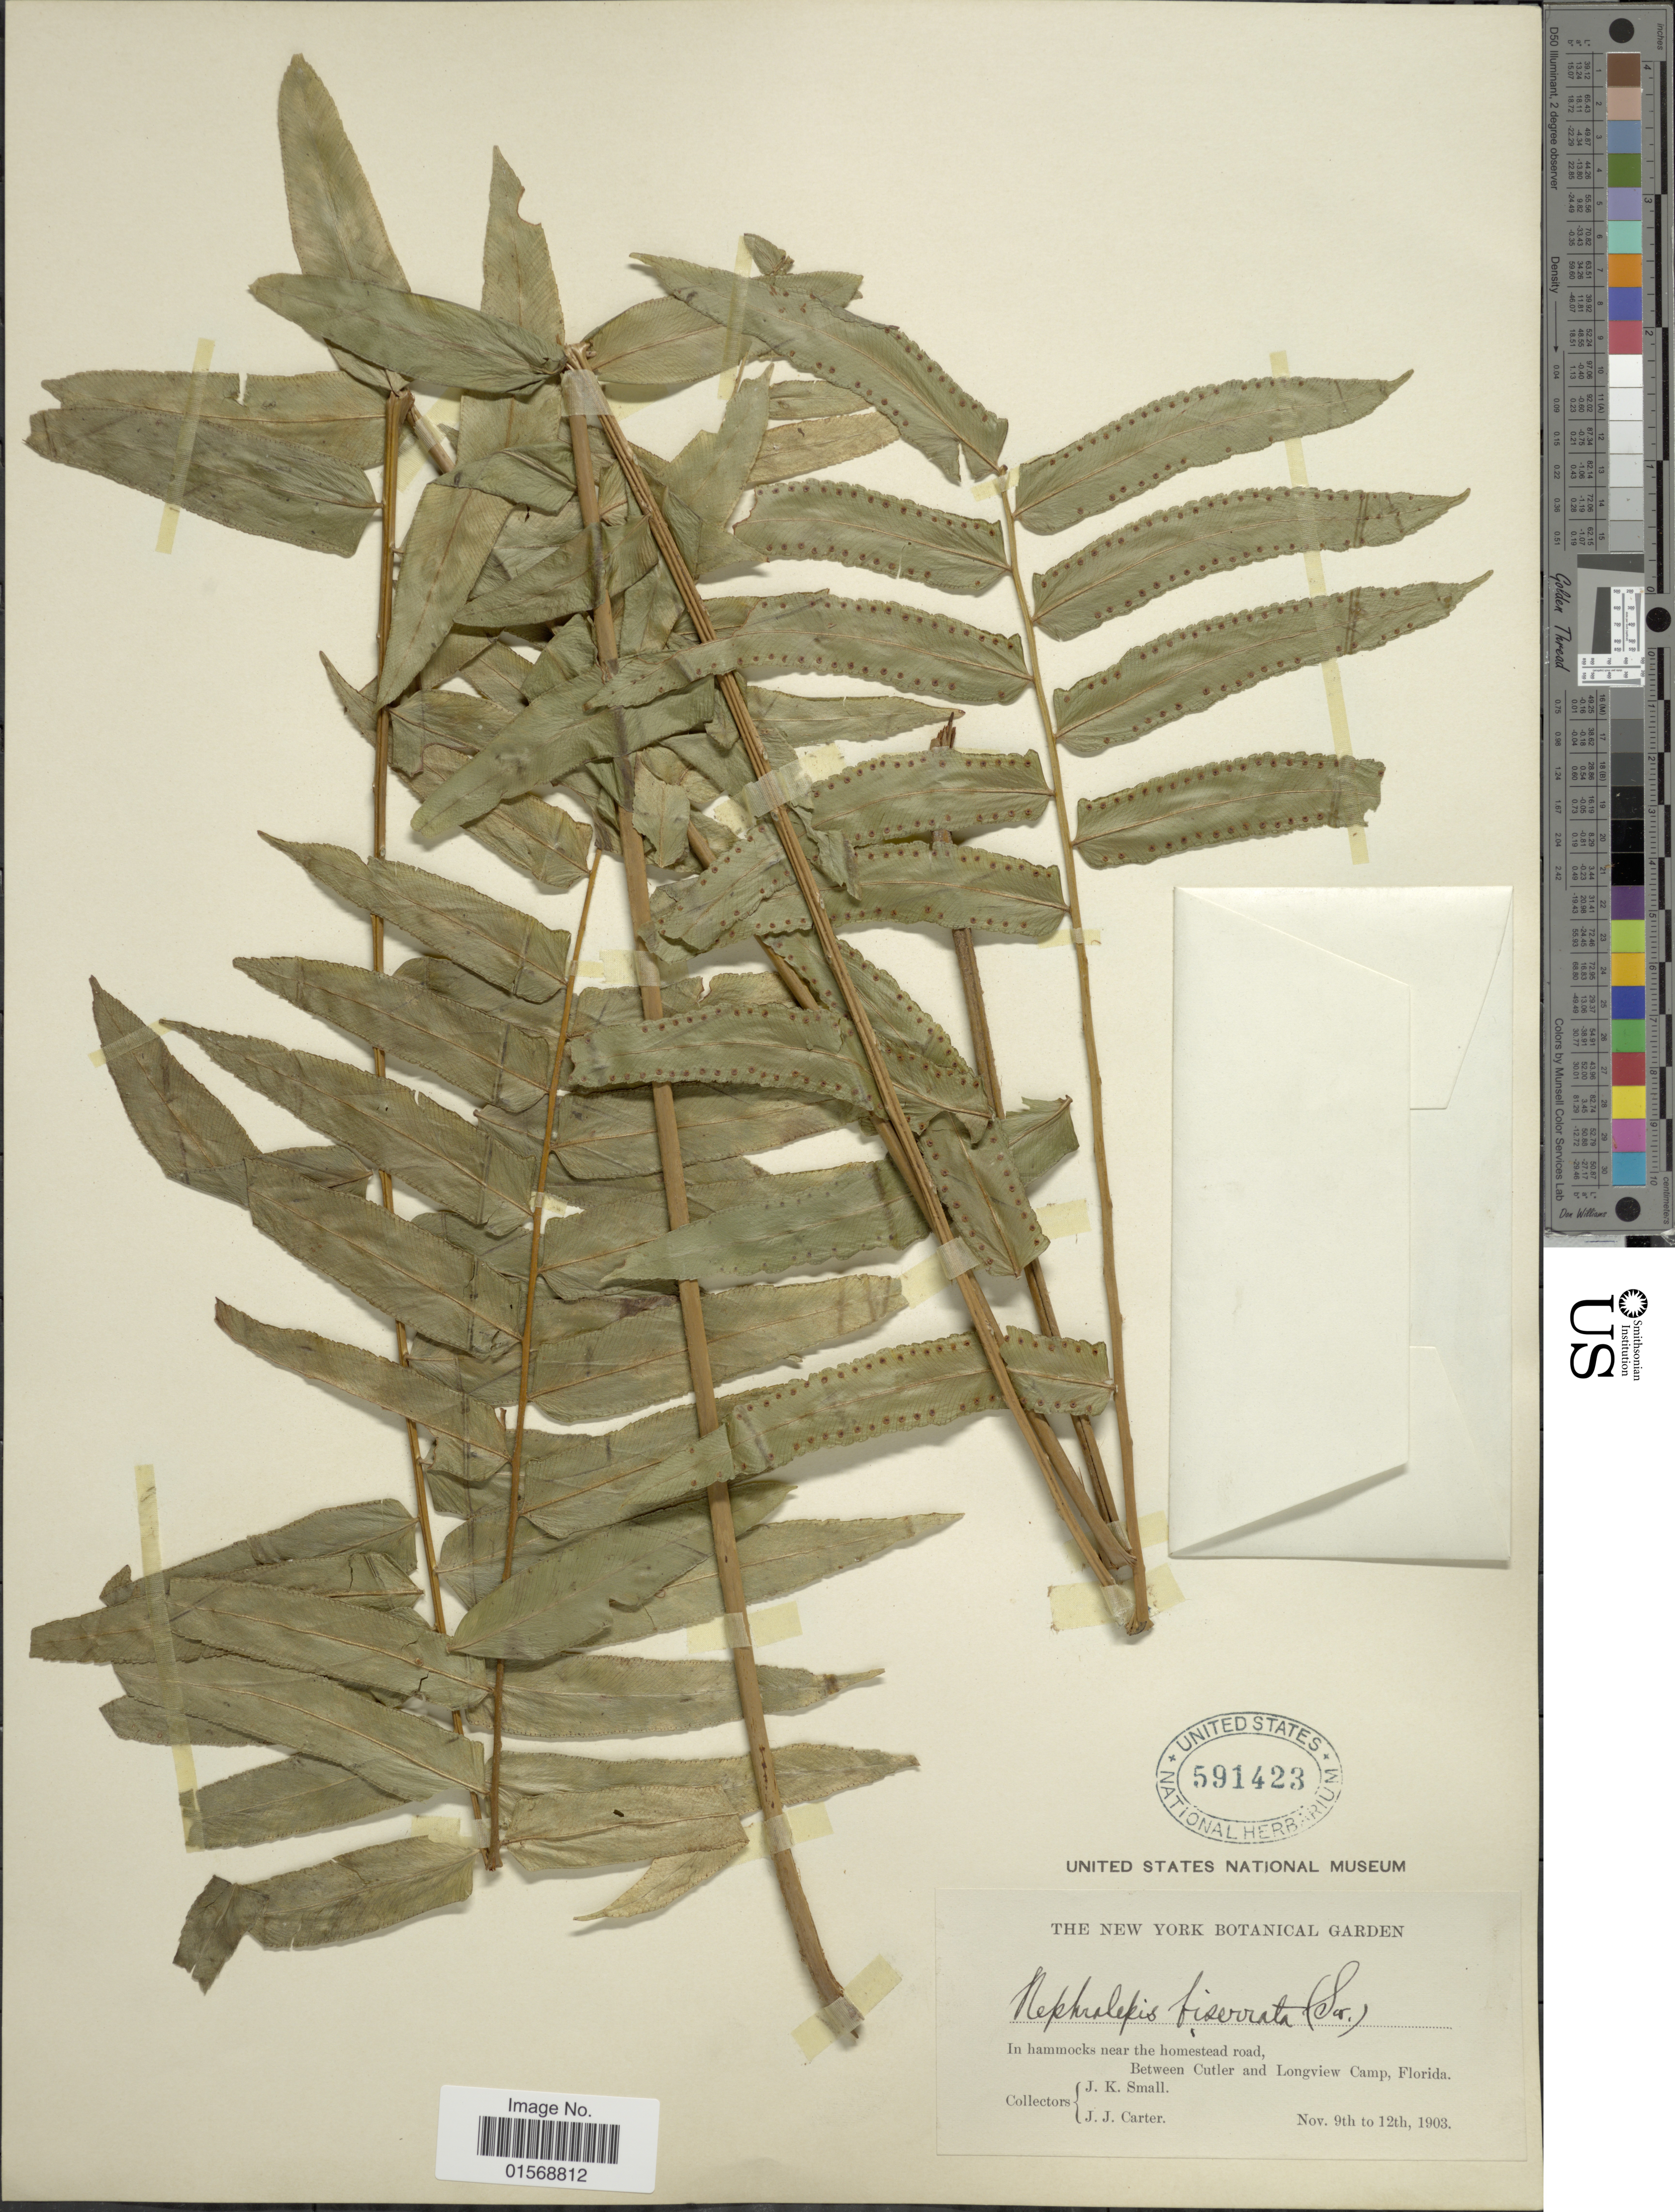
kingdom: Plantae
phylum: Tracheophyta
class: Polypodiopsida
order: Polypodiales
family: Nephrolepidaceae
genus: Nephrolepis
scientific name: Nephrolepis biserrata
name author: (Sw.) Schott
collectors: J. K. Small & J. Carter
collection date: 1903-11-09/1903-11-12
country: United States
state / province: Florida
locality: In hammock near the homestead road, Between Cutler and Longview Camp, Florida.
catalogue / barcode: US 591423